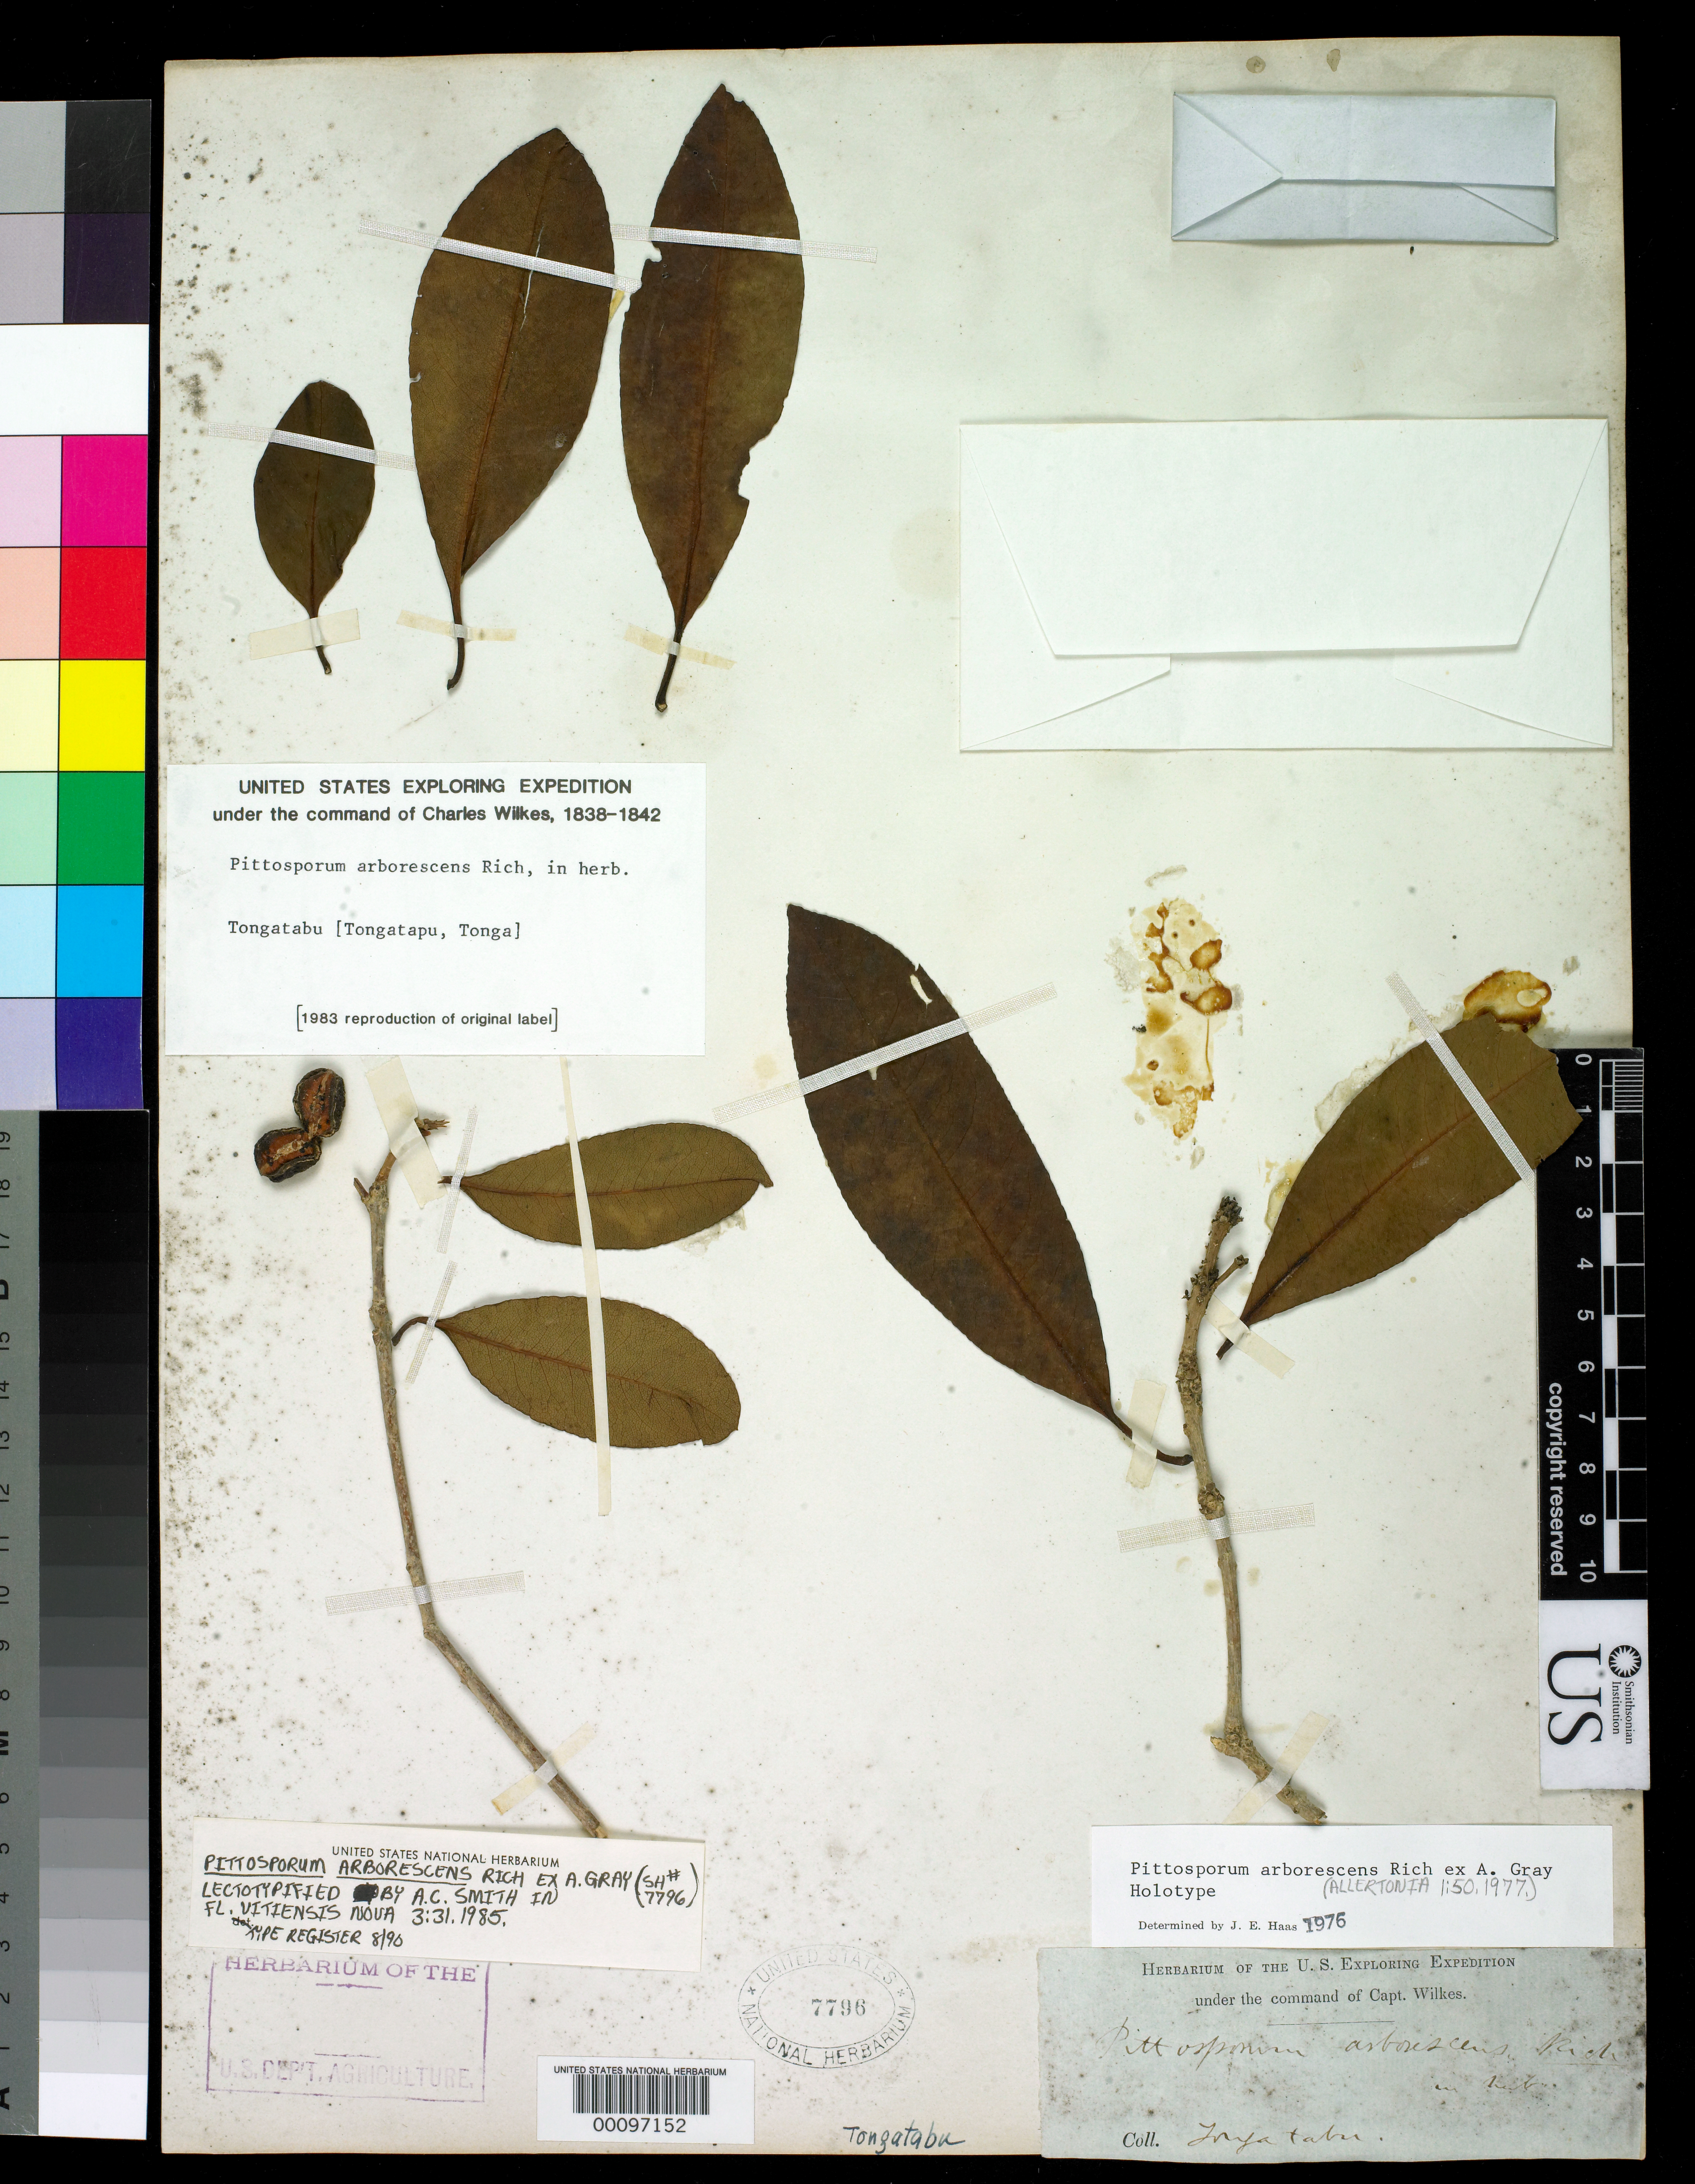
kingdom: Plantae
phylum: Tracheophyta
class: Magnoliopsida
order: Apiales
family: Pittosporaceae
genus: Pittosporum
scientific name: Pittosporum arborescens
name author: Rich. ex A. Gray in Wilkes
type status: Lectotype; Type Collection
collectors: Wilkes Explor. Exped.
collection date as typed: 1838 to -- --- 1842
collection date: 1838/1842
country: Tonga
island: Tongatapu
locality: Tongatapu. [Tongatapu Is.]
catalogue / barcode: US 7796